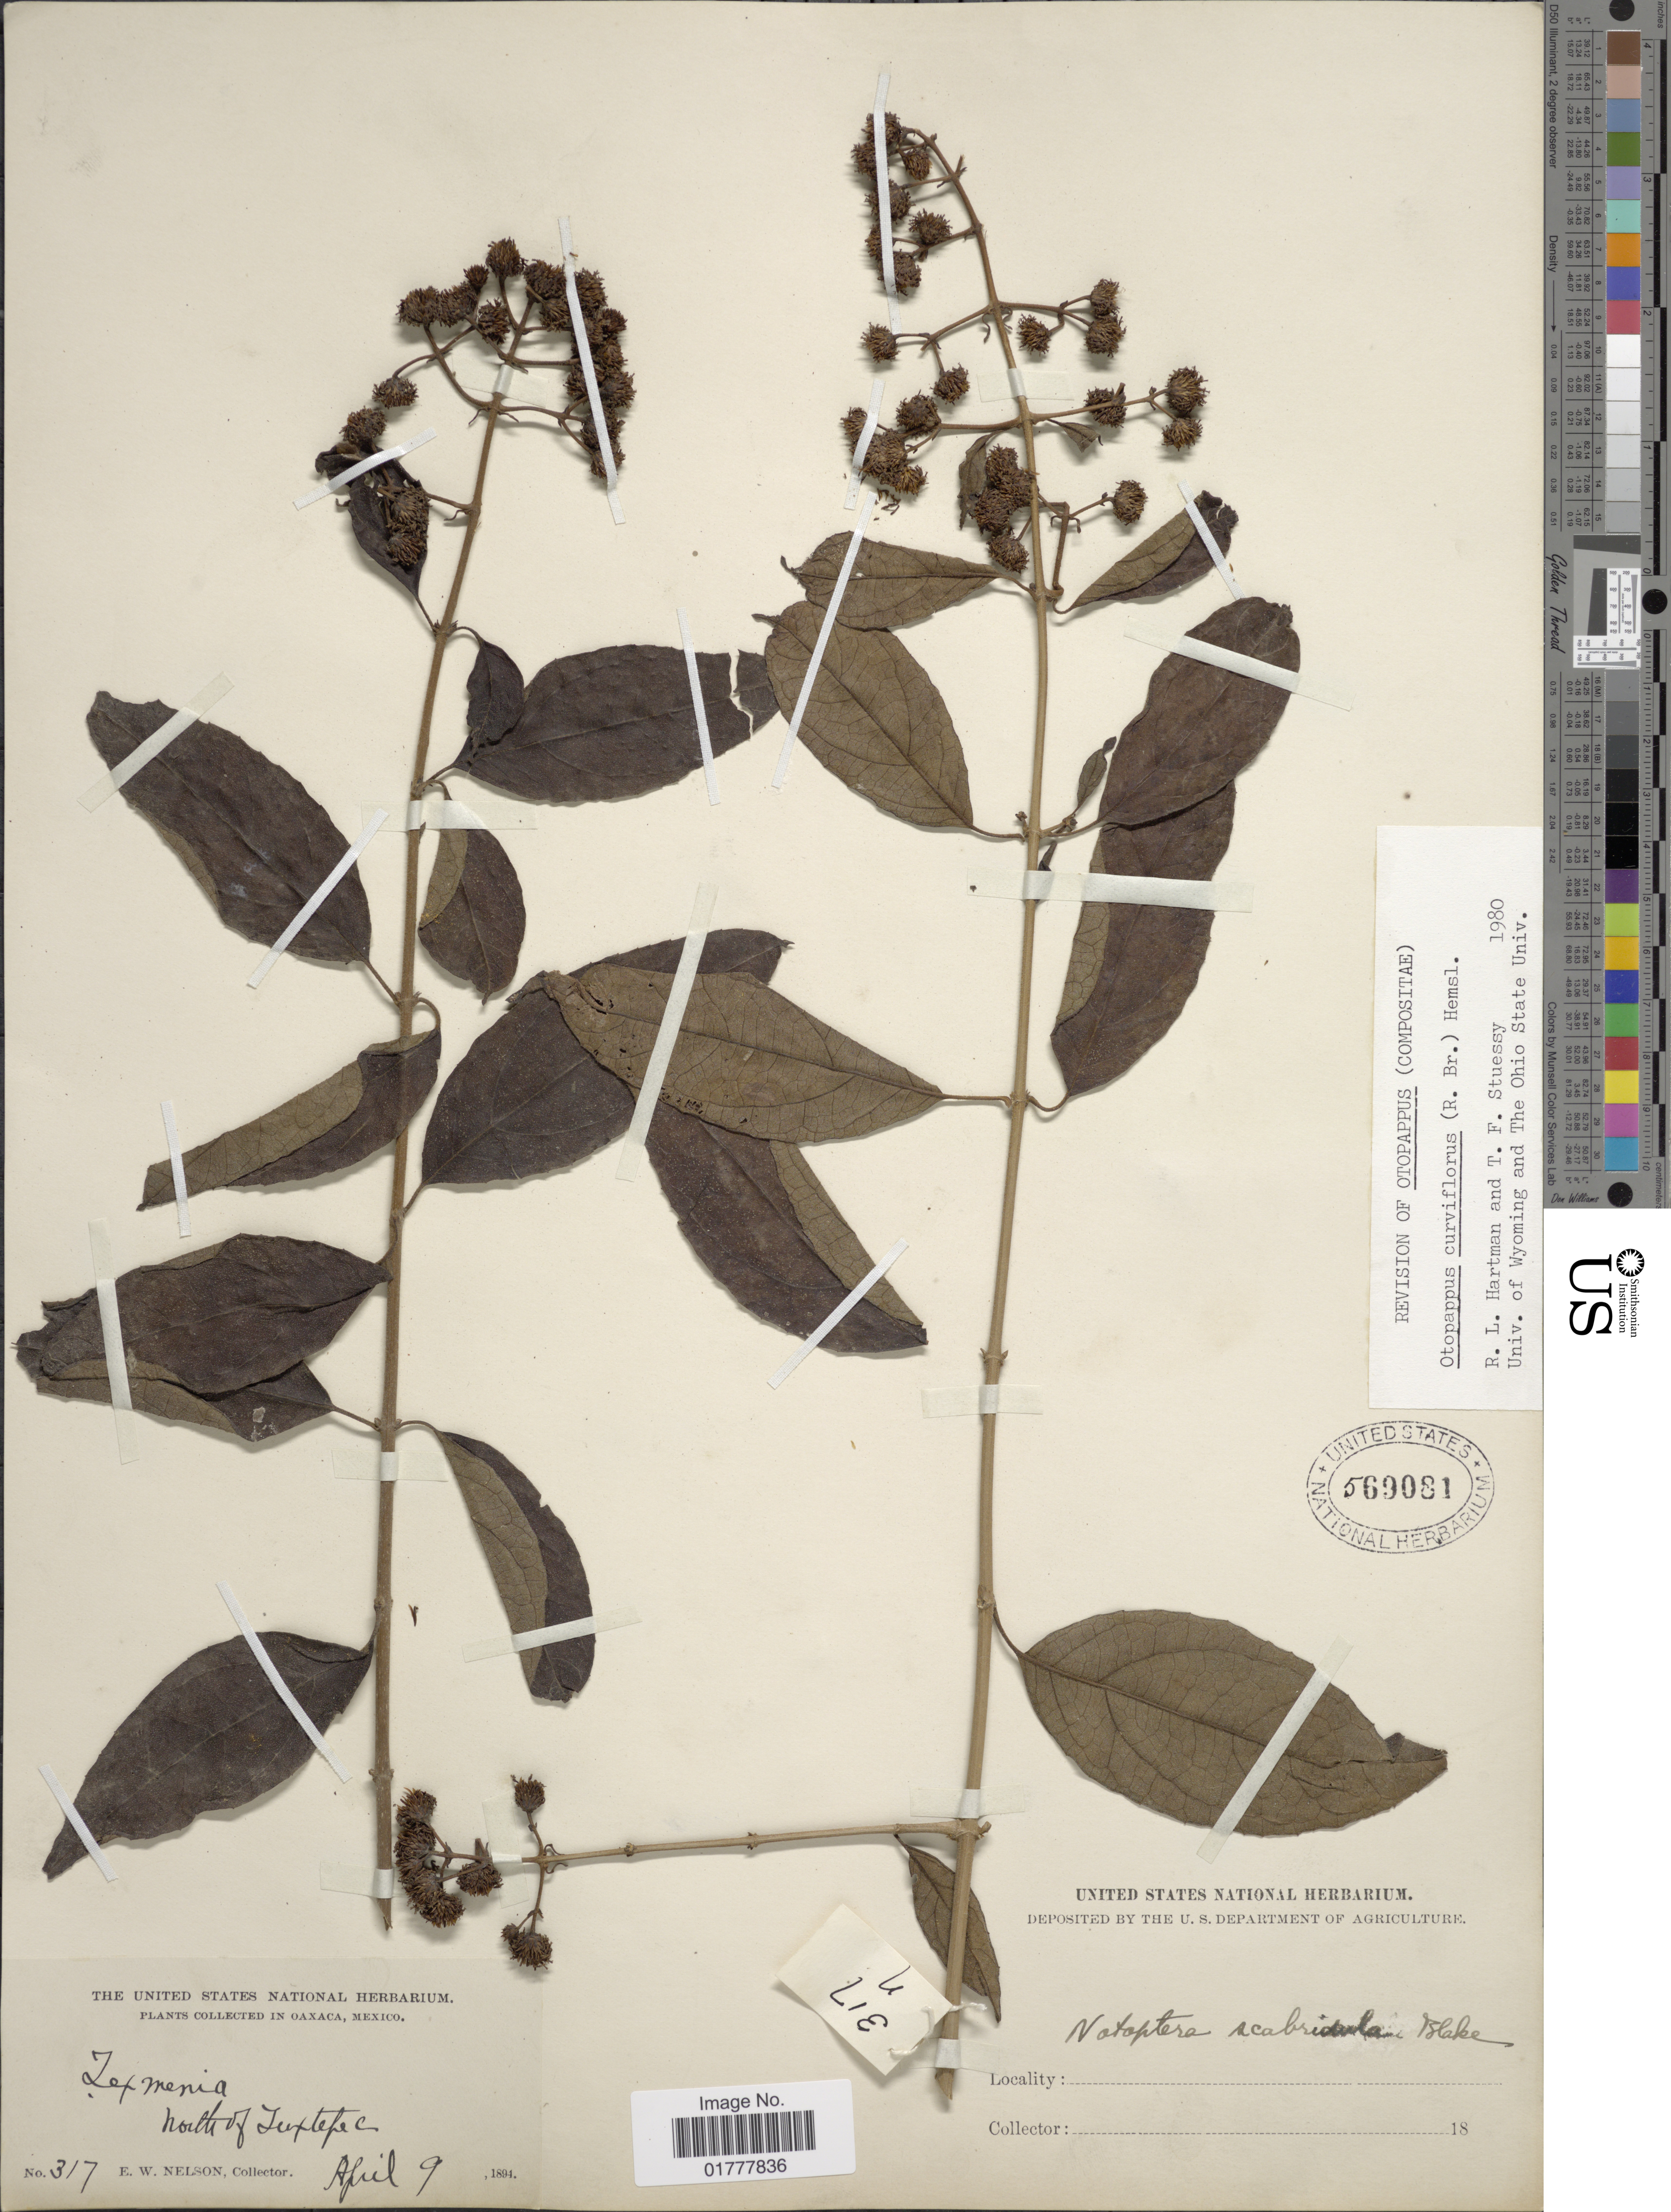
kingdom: Plantae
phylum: Tracheophyta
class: Magnoliopsida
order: Asterales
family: Asteraceae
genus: Otopappus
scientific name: Otopappus curviflorus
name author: (R. Br.) Hemsl.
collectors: E. W. Nelson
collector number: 317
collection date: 1894-04-09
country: Mexico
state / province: Oaxaca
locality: In Oaxaca, Mexico, North of Tuctepec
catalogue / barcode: US 569081